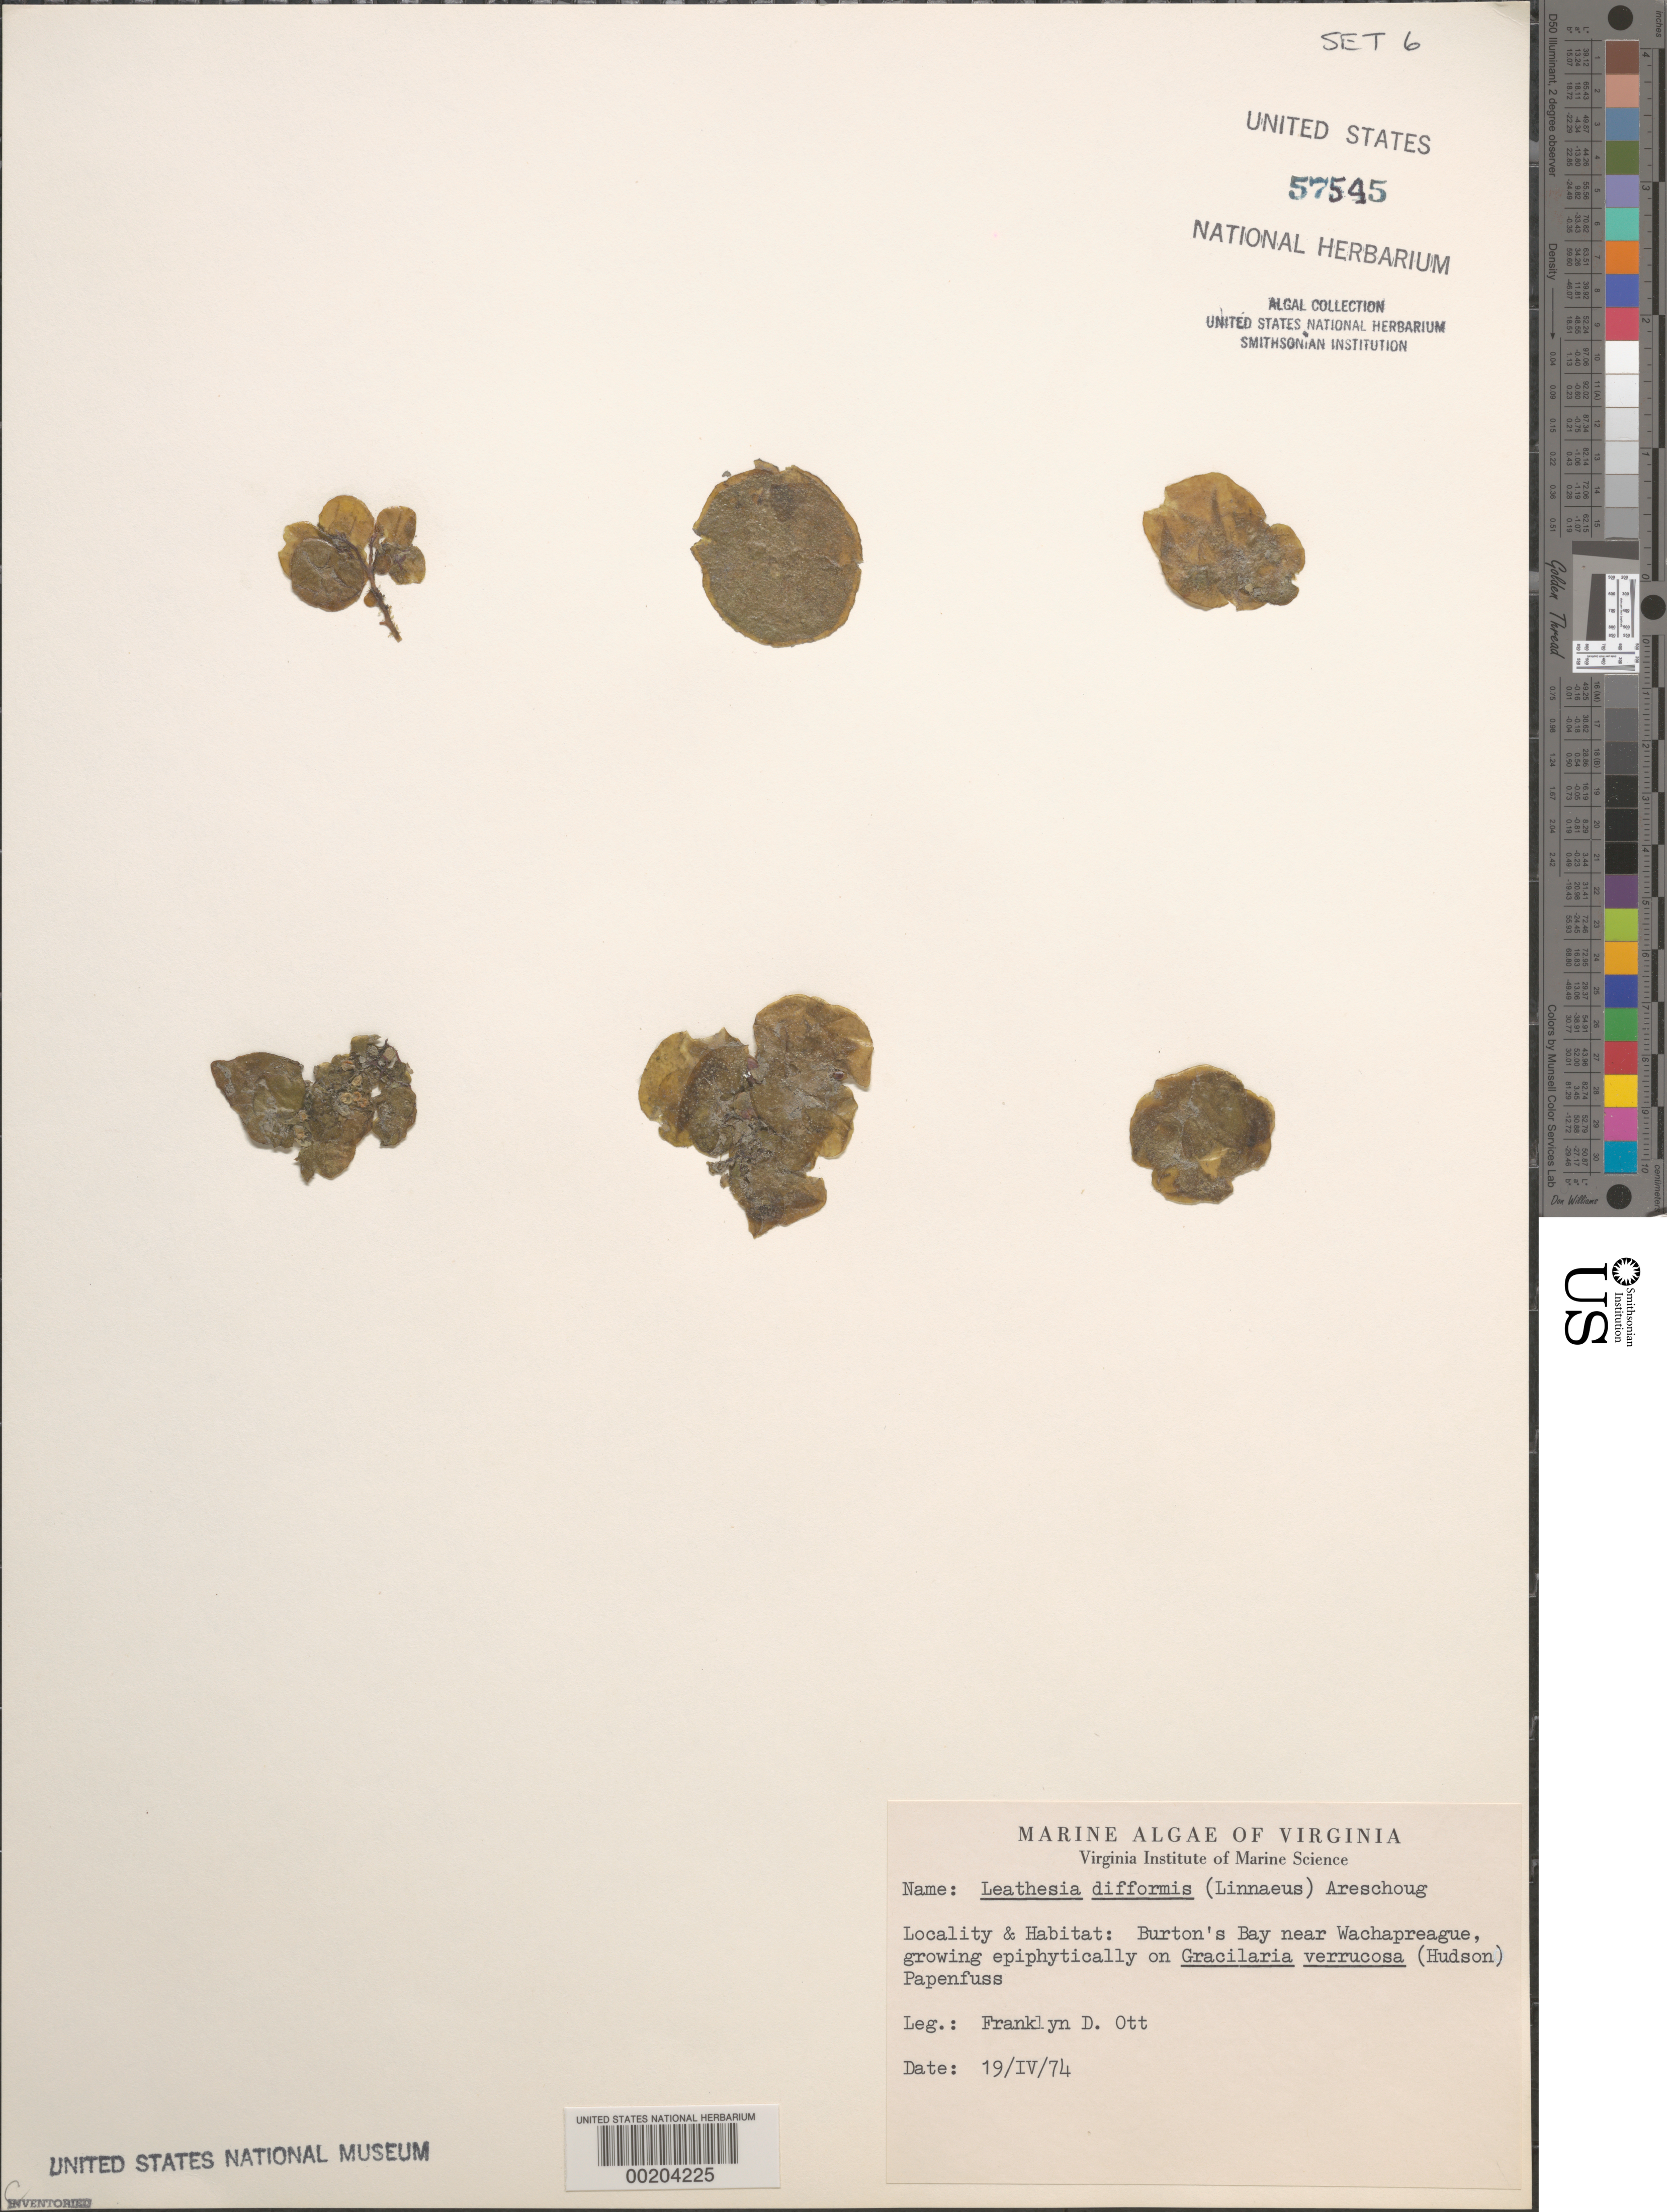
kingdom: Chromista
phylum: Ochrophyta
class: Phaeophyceae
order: Ectocarpales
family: Chordariaceae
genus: Leathesia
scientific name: Leathesia difformis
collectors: F. Ott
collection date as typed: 19 Apr 1974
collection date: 1974-04-19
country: United States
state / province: Virginia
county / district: Accomack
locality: Burton's Bay near Wachapreague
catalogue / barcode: US 57545